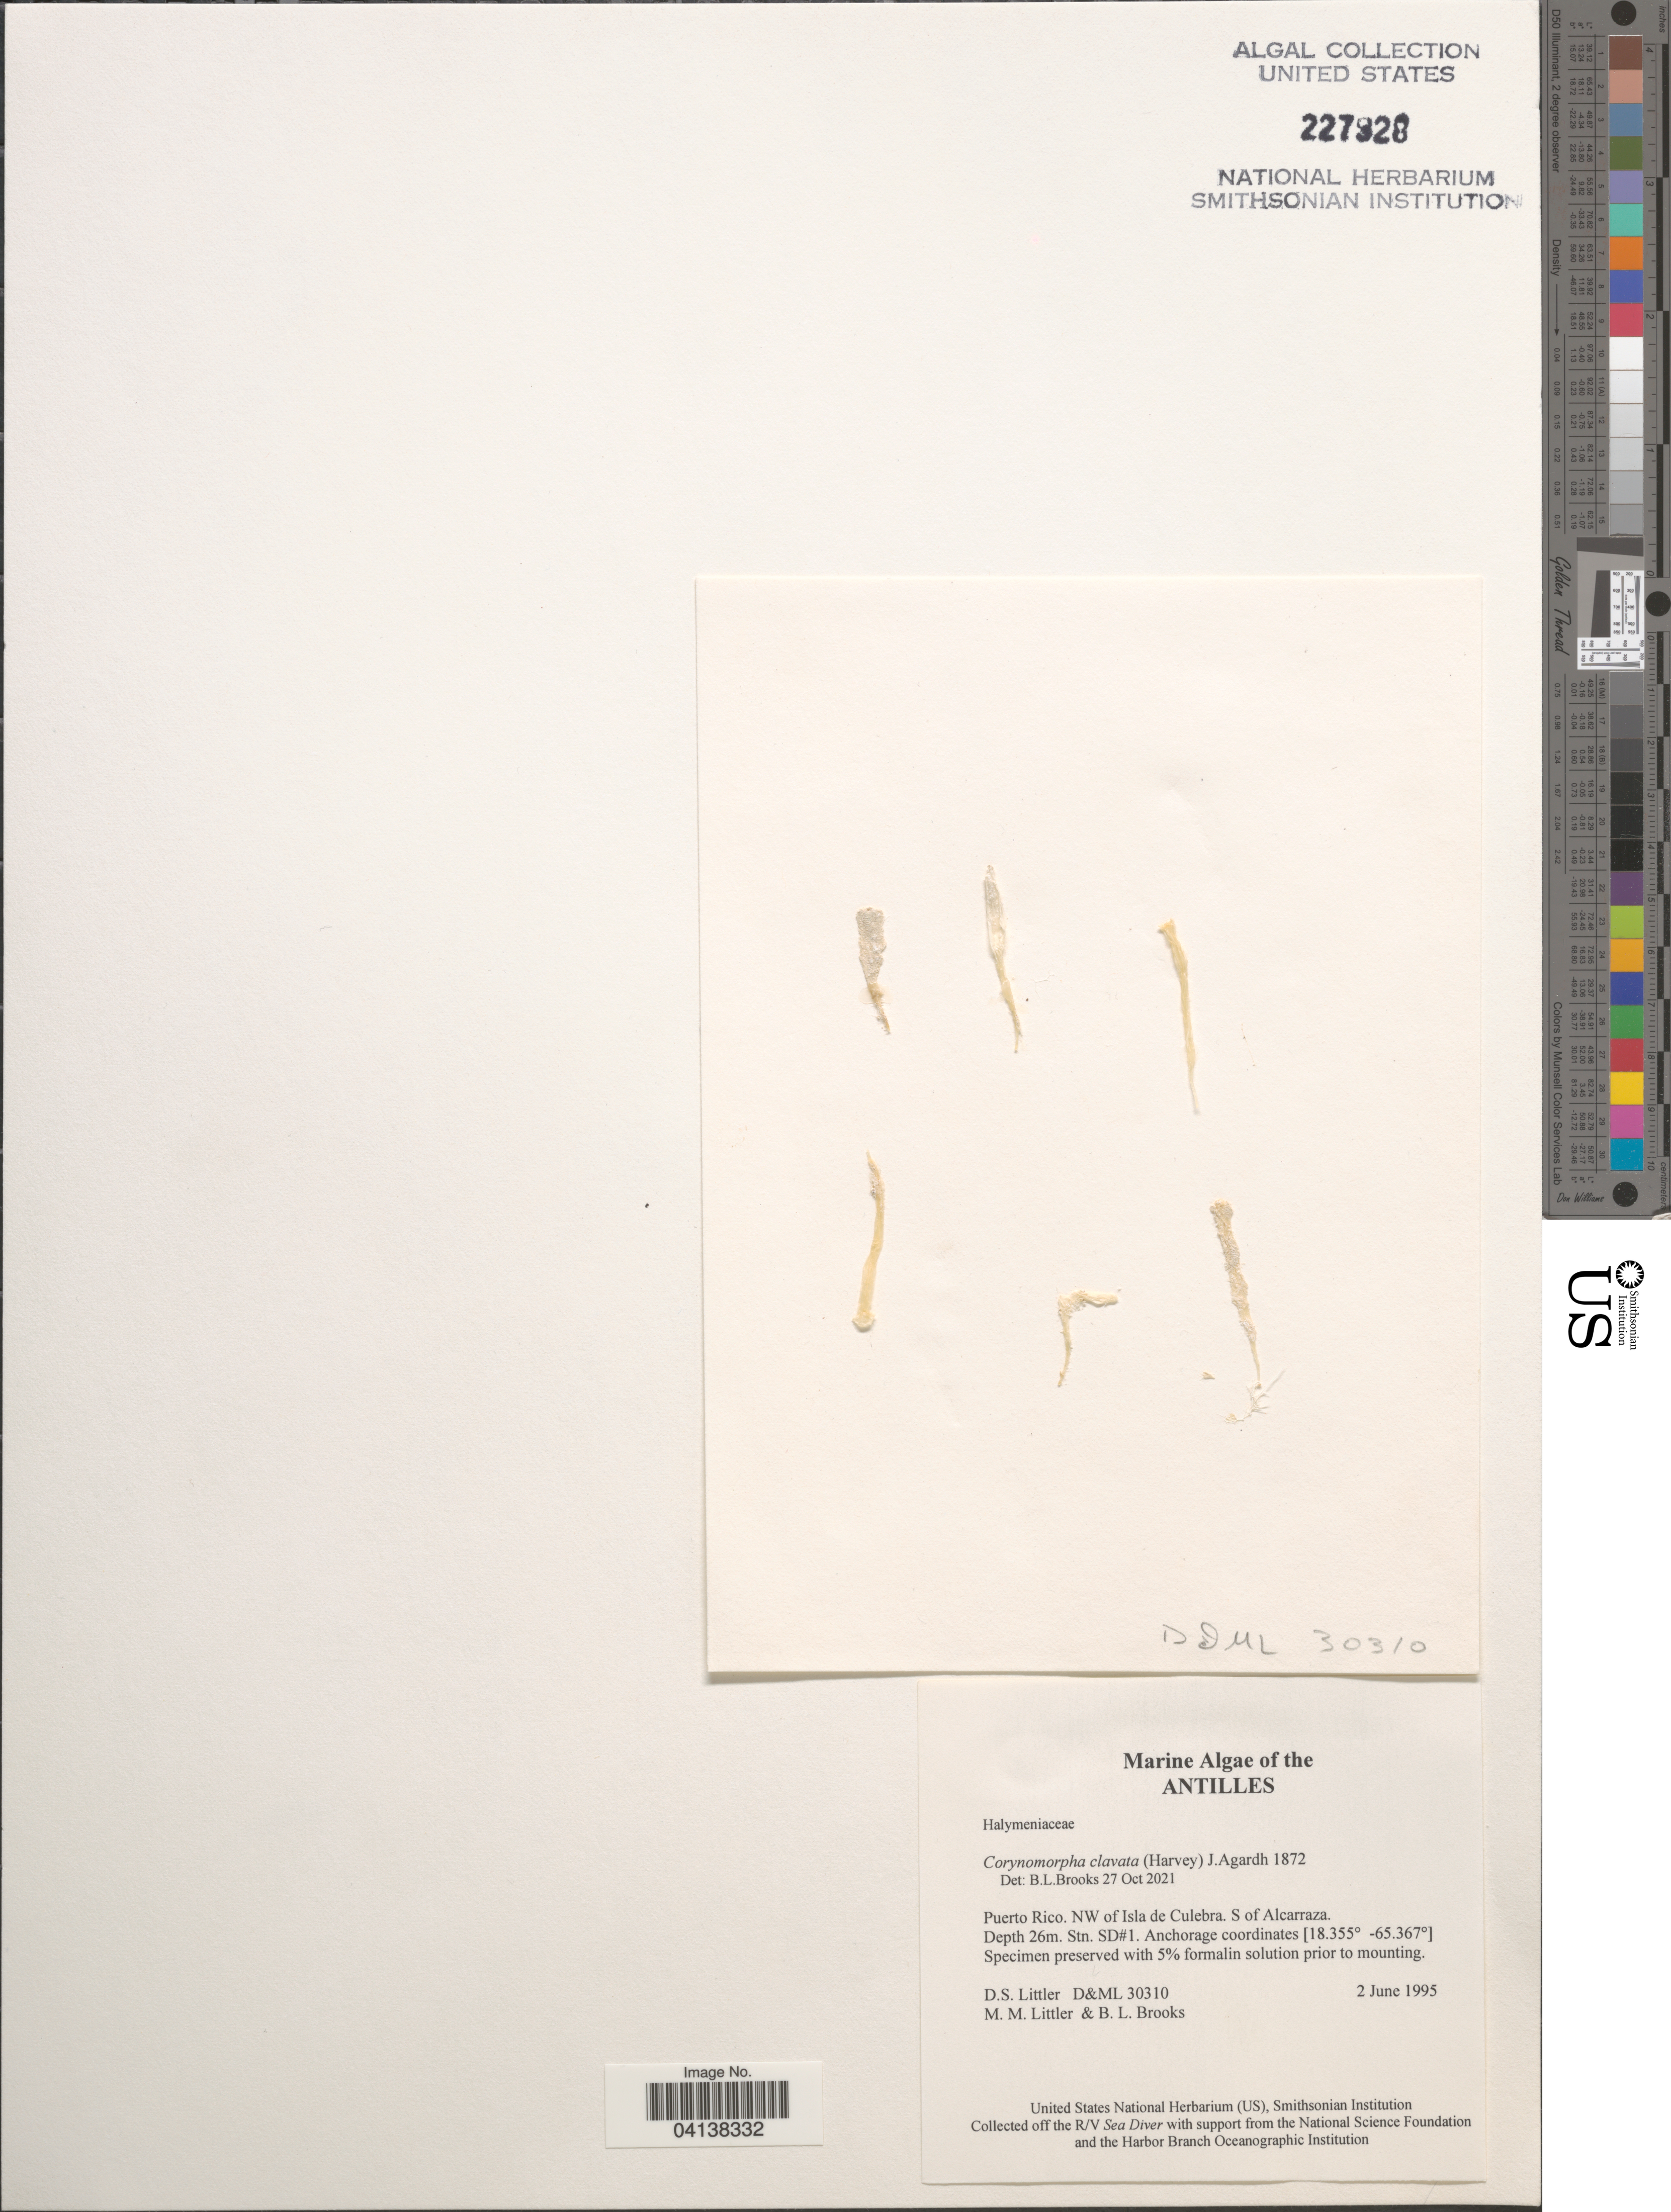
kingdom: Plantae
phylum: Rhodophyta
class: Florideophyceae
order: Halymeniales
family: Halymeniaceae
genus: Corynomorpha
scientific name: Corynomorpha clavata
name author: (Harv.) J. Agardh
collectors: D. S. Littler & B. Brooks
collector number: D&ML 30310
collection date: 1995-06-02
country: Puerto Rico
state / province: Culebra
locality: Antilles. NW of Isla de Culebra. S of Alcarraza. Stn. SD#1.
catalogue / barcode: US 227928